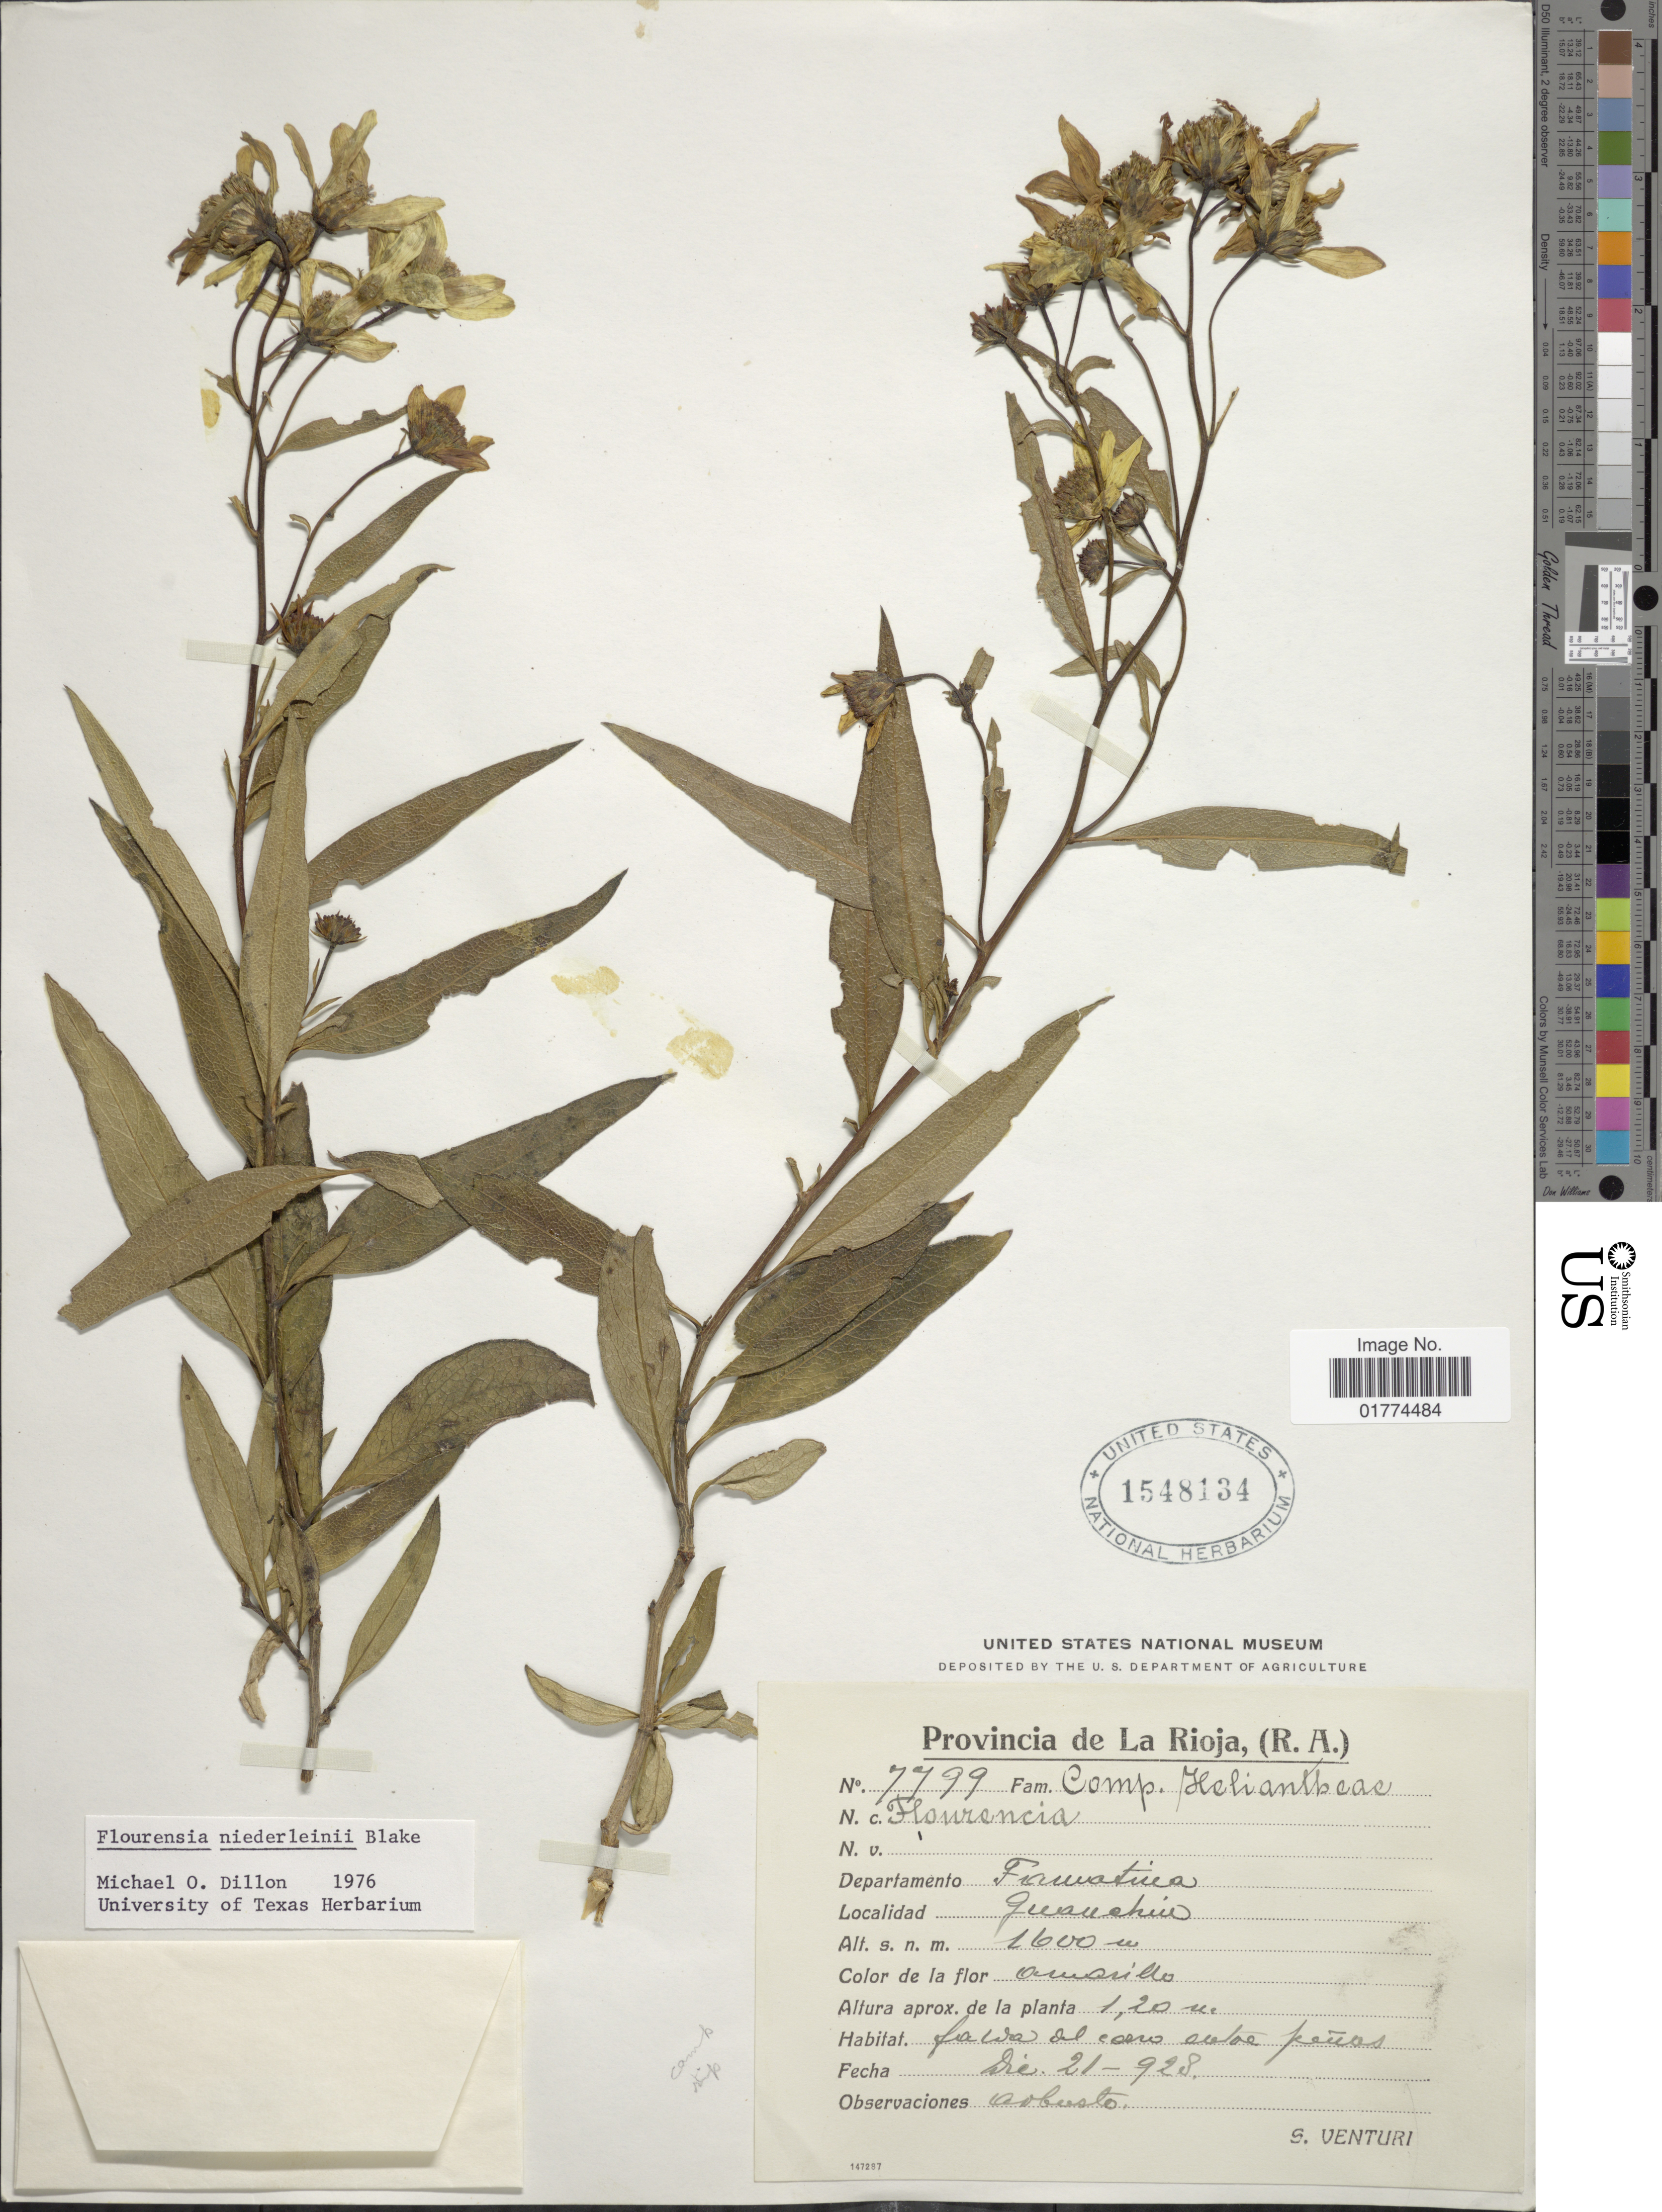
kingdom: Plantae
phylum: Tracheophyta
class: Magnoliopsida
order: Asterales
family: Asteraceae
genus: Flourensia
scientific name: Flourensia niederleinii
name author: S.F. Blake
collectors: S. Venturi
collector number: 7799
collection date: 1928-12-21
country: Argentina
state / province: La Rioja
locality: Departamento Fawatica. Guanchin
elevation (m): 1600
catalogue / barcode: US 1548134